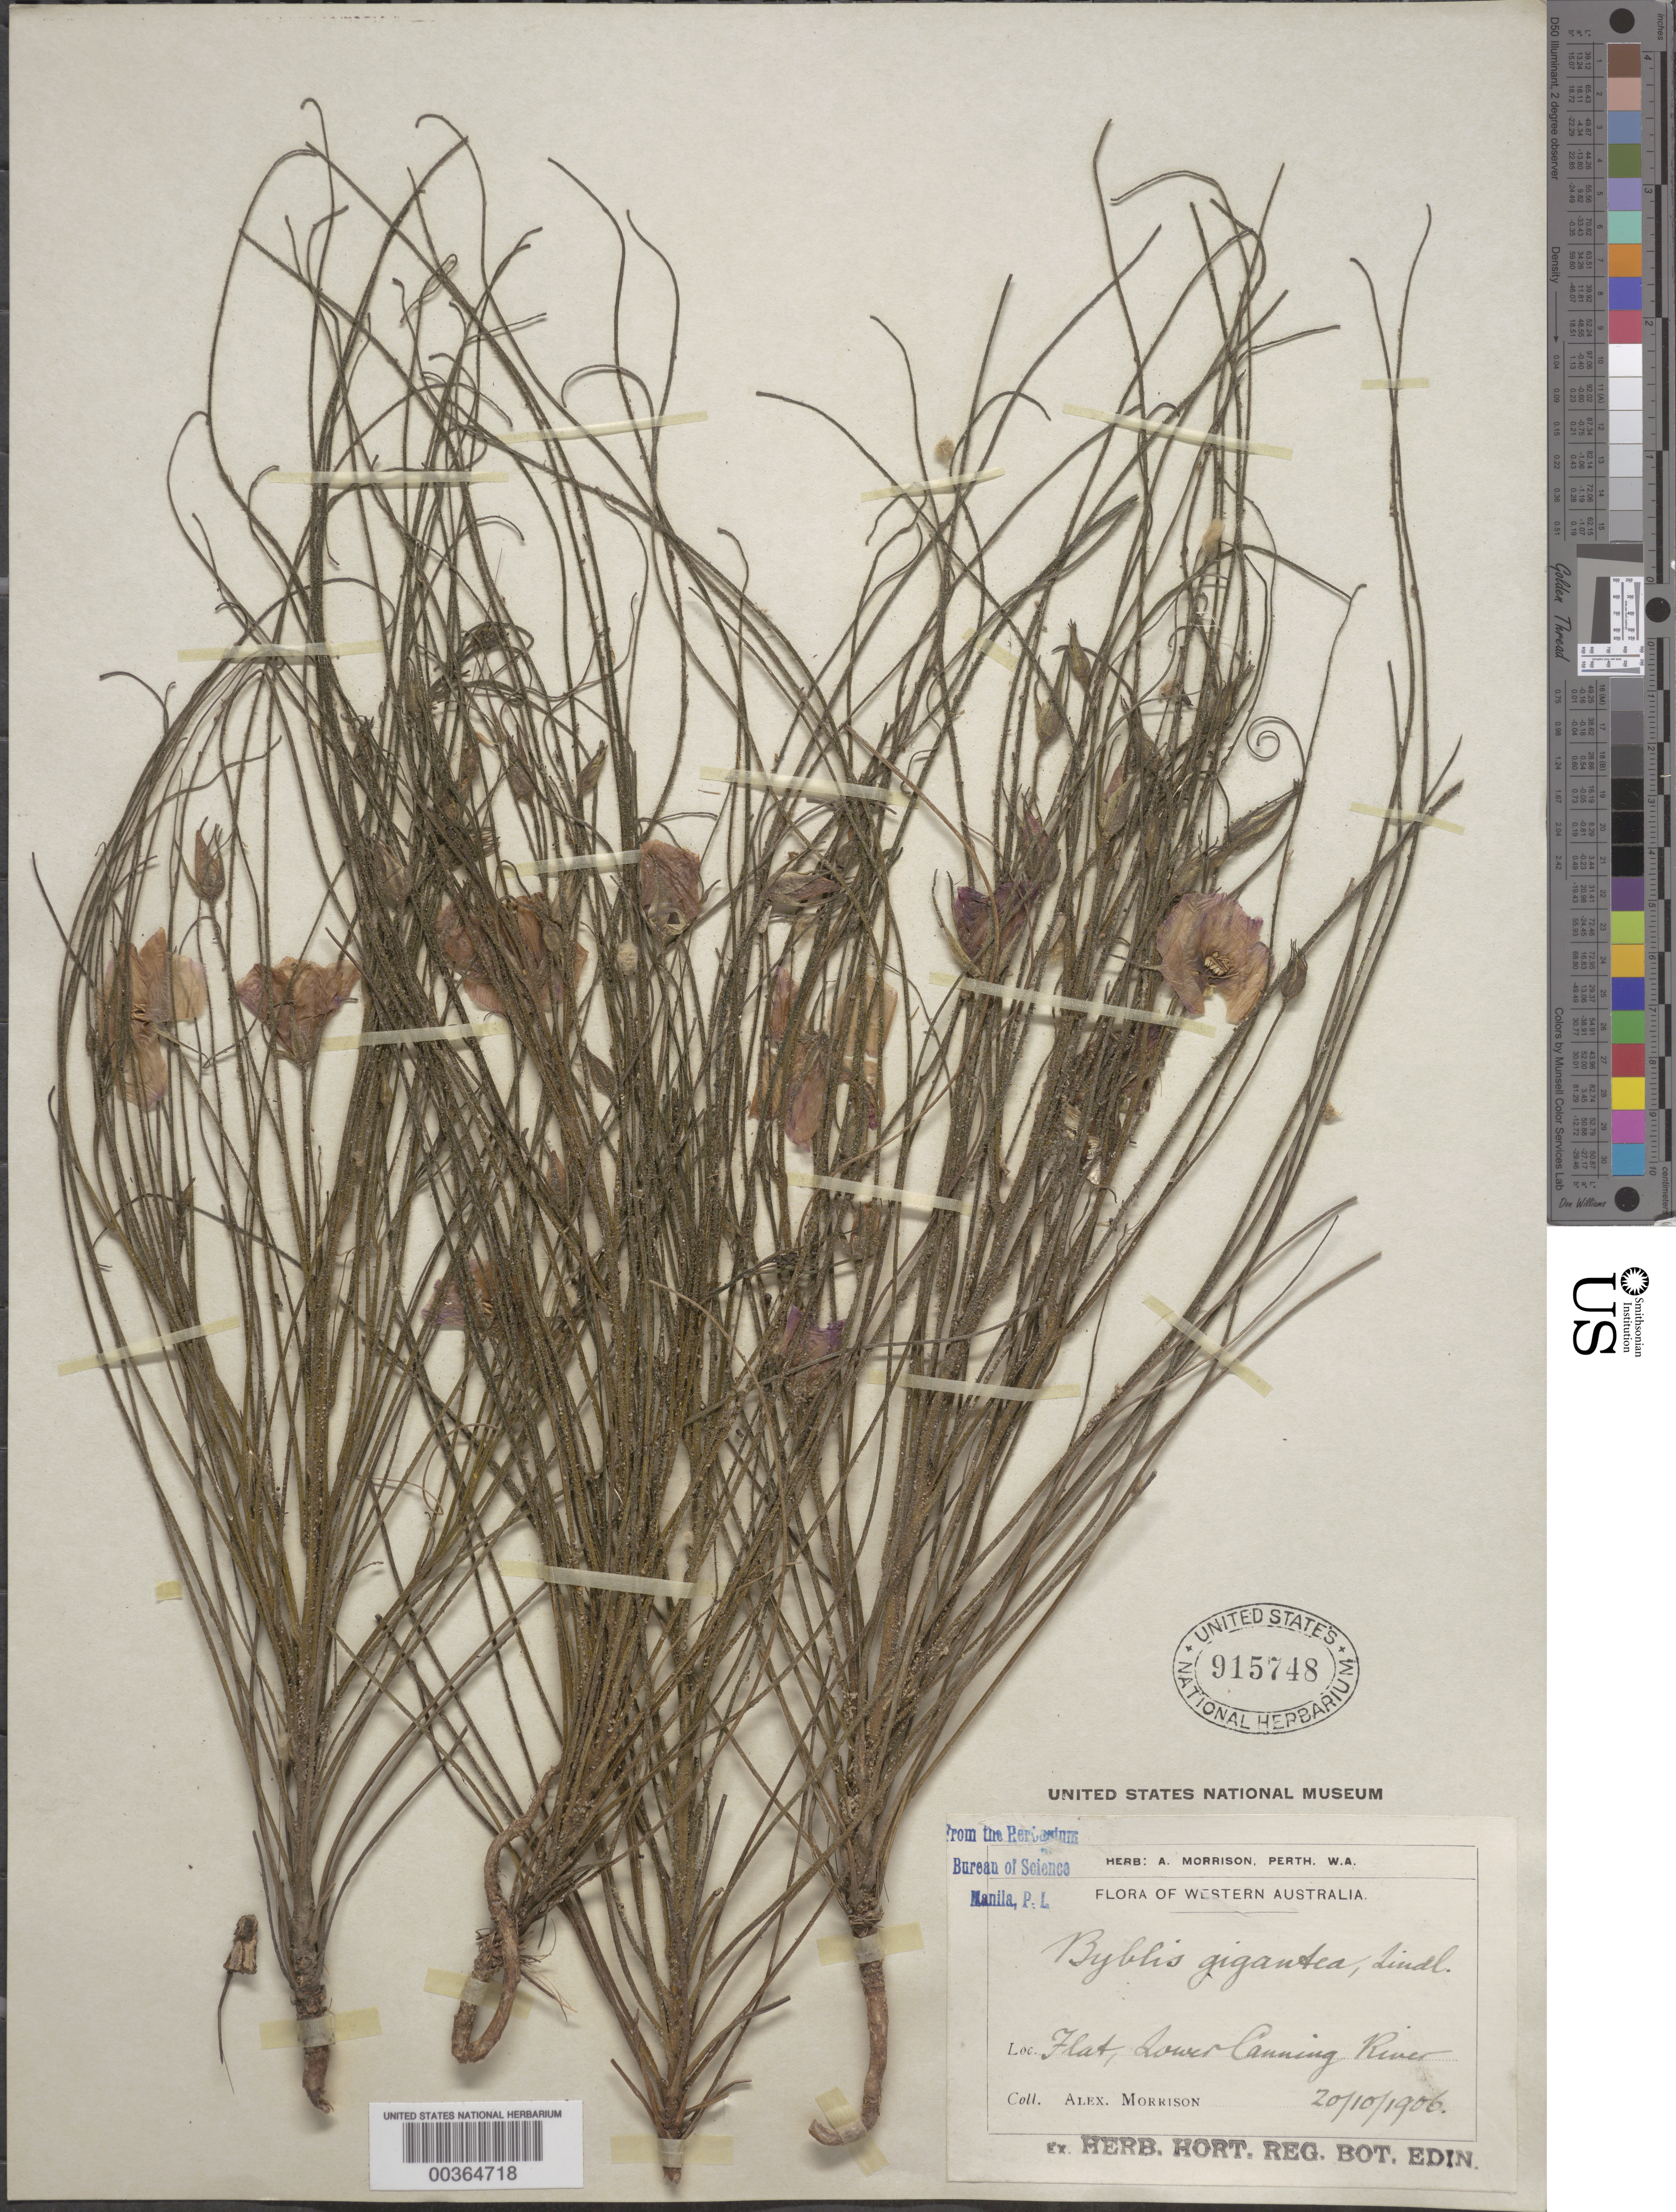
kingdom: Plantae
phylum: Tracheophyta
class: Magnoliopsida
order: Lamiales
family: Byblidaceae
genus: Byblis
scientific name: Byblis gigantea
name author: Lindl.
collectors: A. Morrison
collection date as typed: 20 Oct 1906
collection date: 1906-10-20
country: Australia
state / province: Western Australia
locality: Lower canning river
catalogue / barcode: US 915748